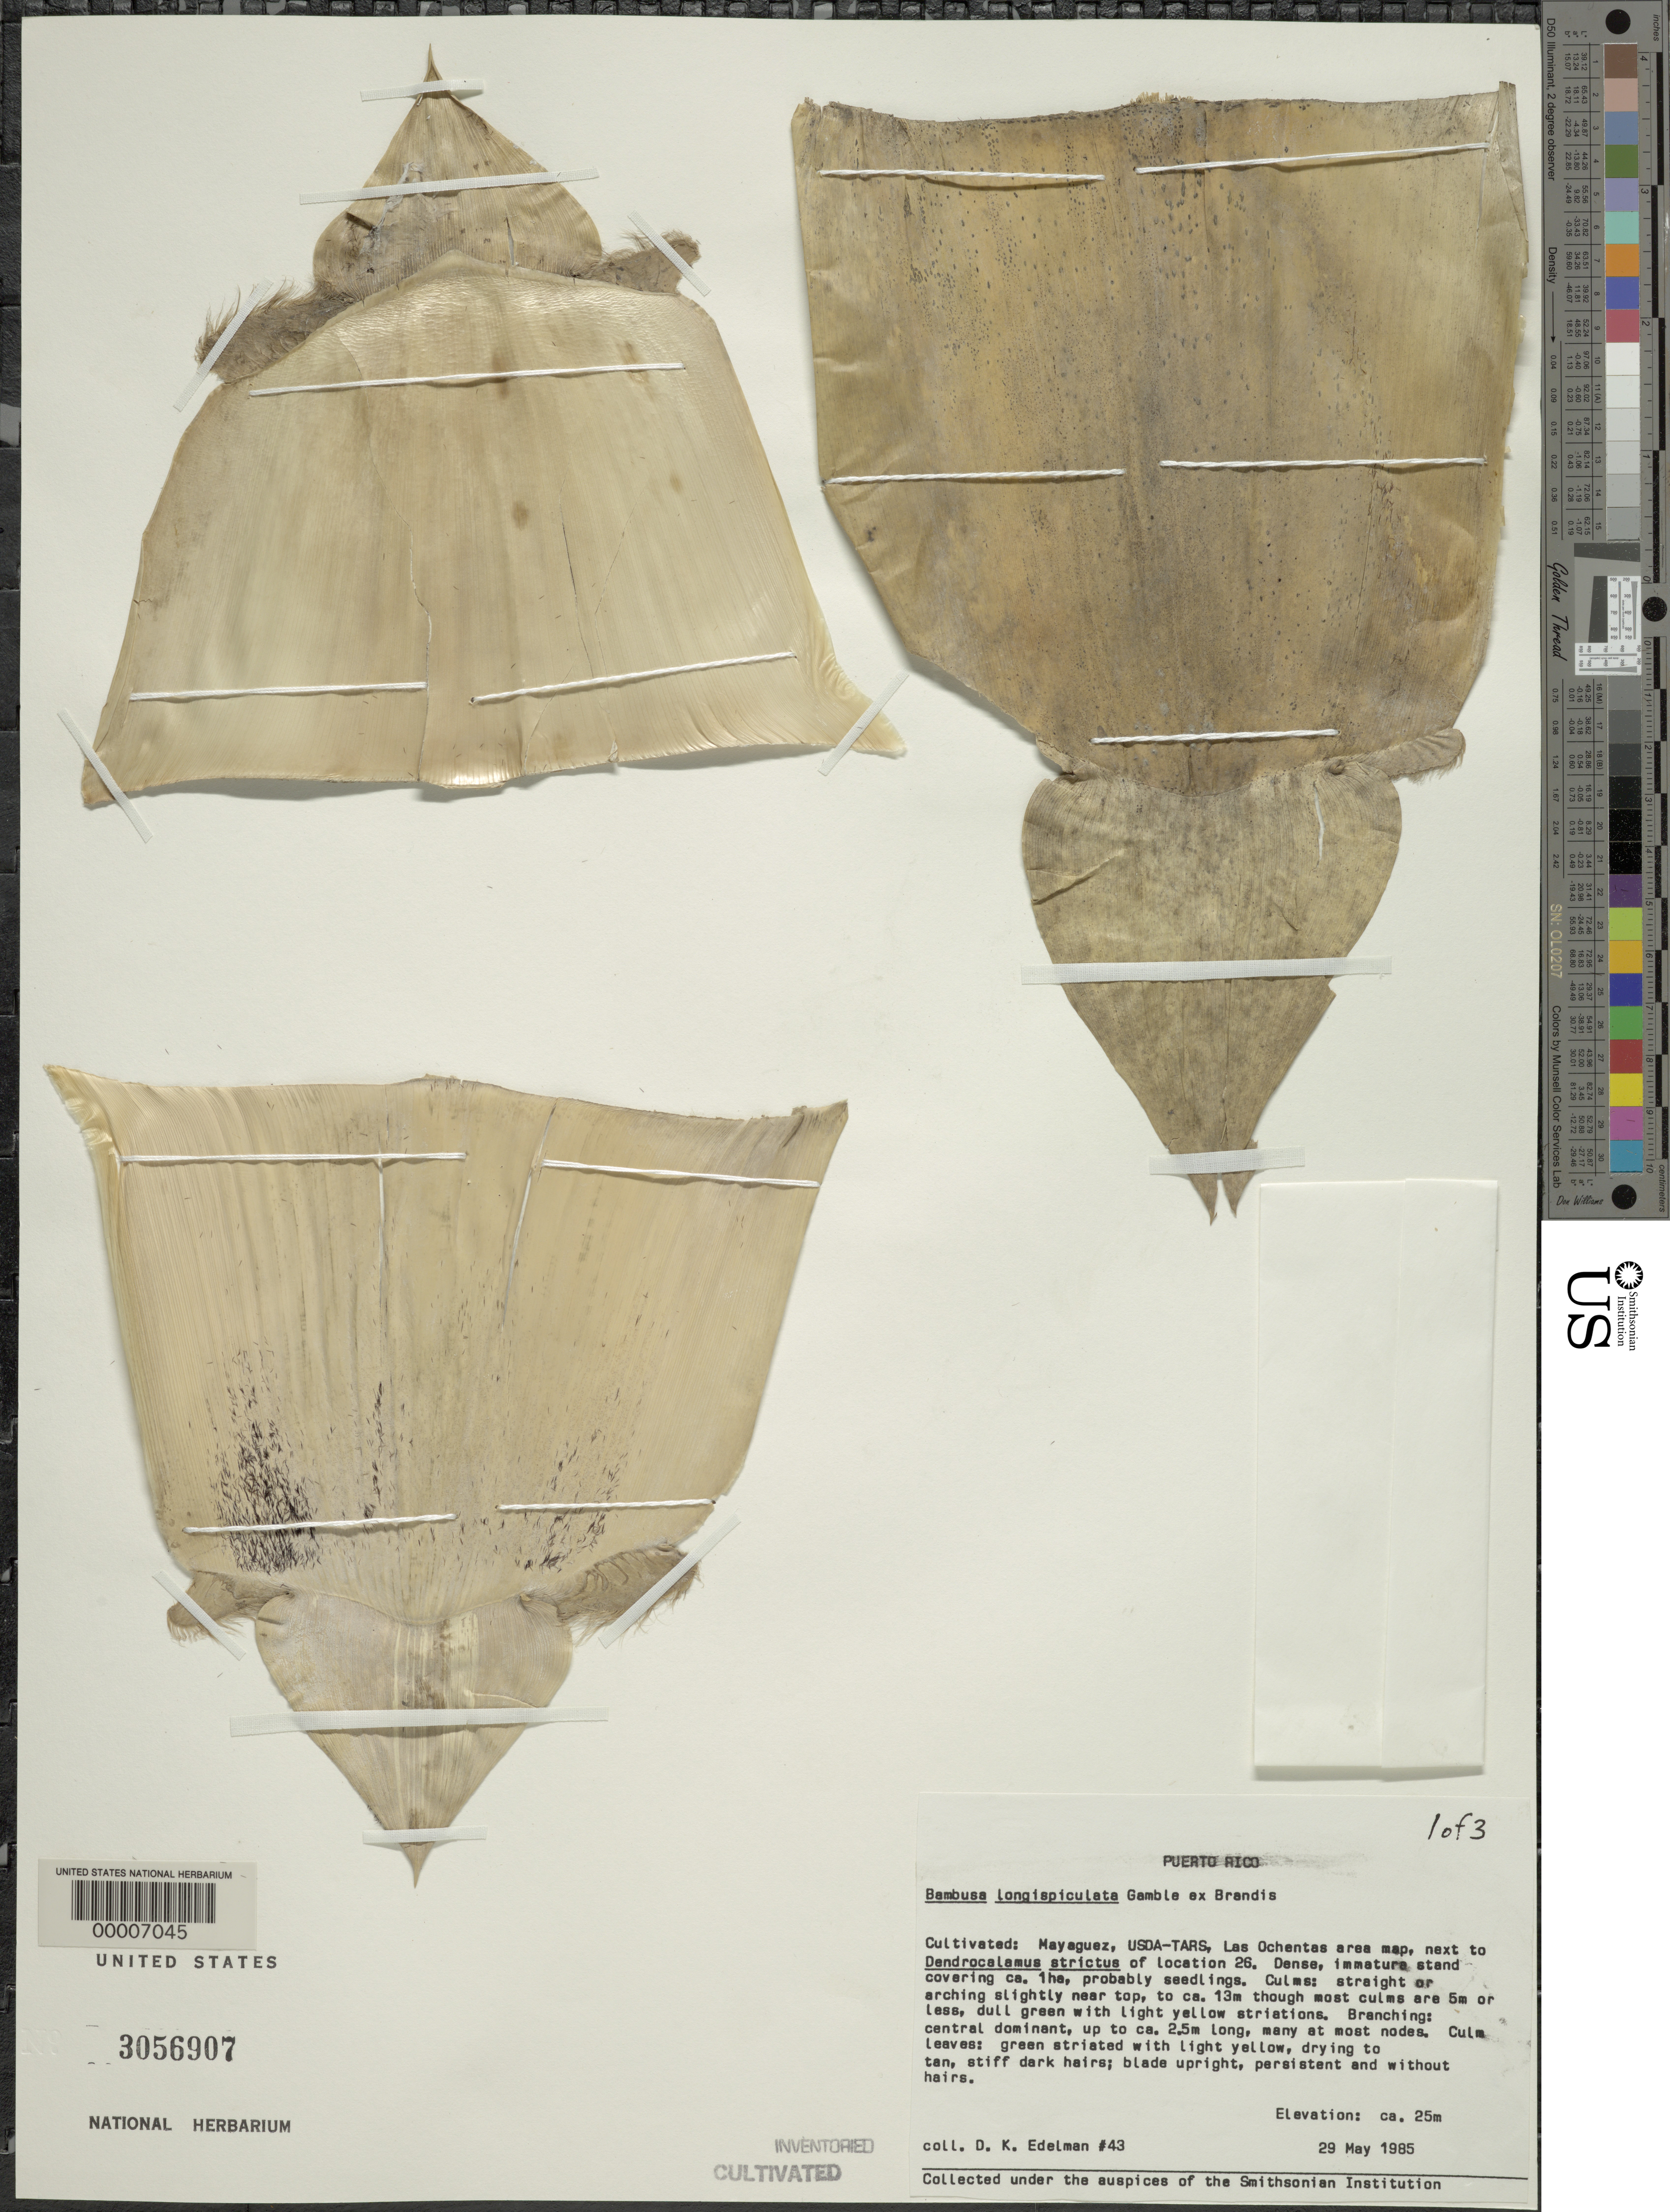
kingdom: Plantae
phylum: Tracheophyta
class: Liliopsida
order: Poales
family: Poaceae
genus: Bambusa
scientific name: Bambusa longispiculata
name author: Gamble ex Brandis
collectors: D. Edelman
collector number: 43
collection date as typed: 29 May 1985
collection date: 1985-05-29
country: Puerto Rico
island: Greater Antilles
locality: Mayaguez, usda-tars, las ochentas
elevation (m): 25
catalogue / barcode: US 3056907